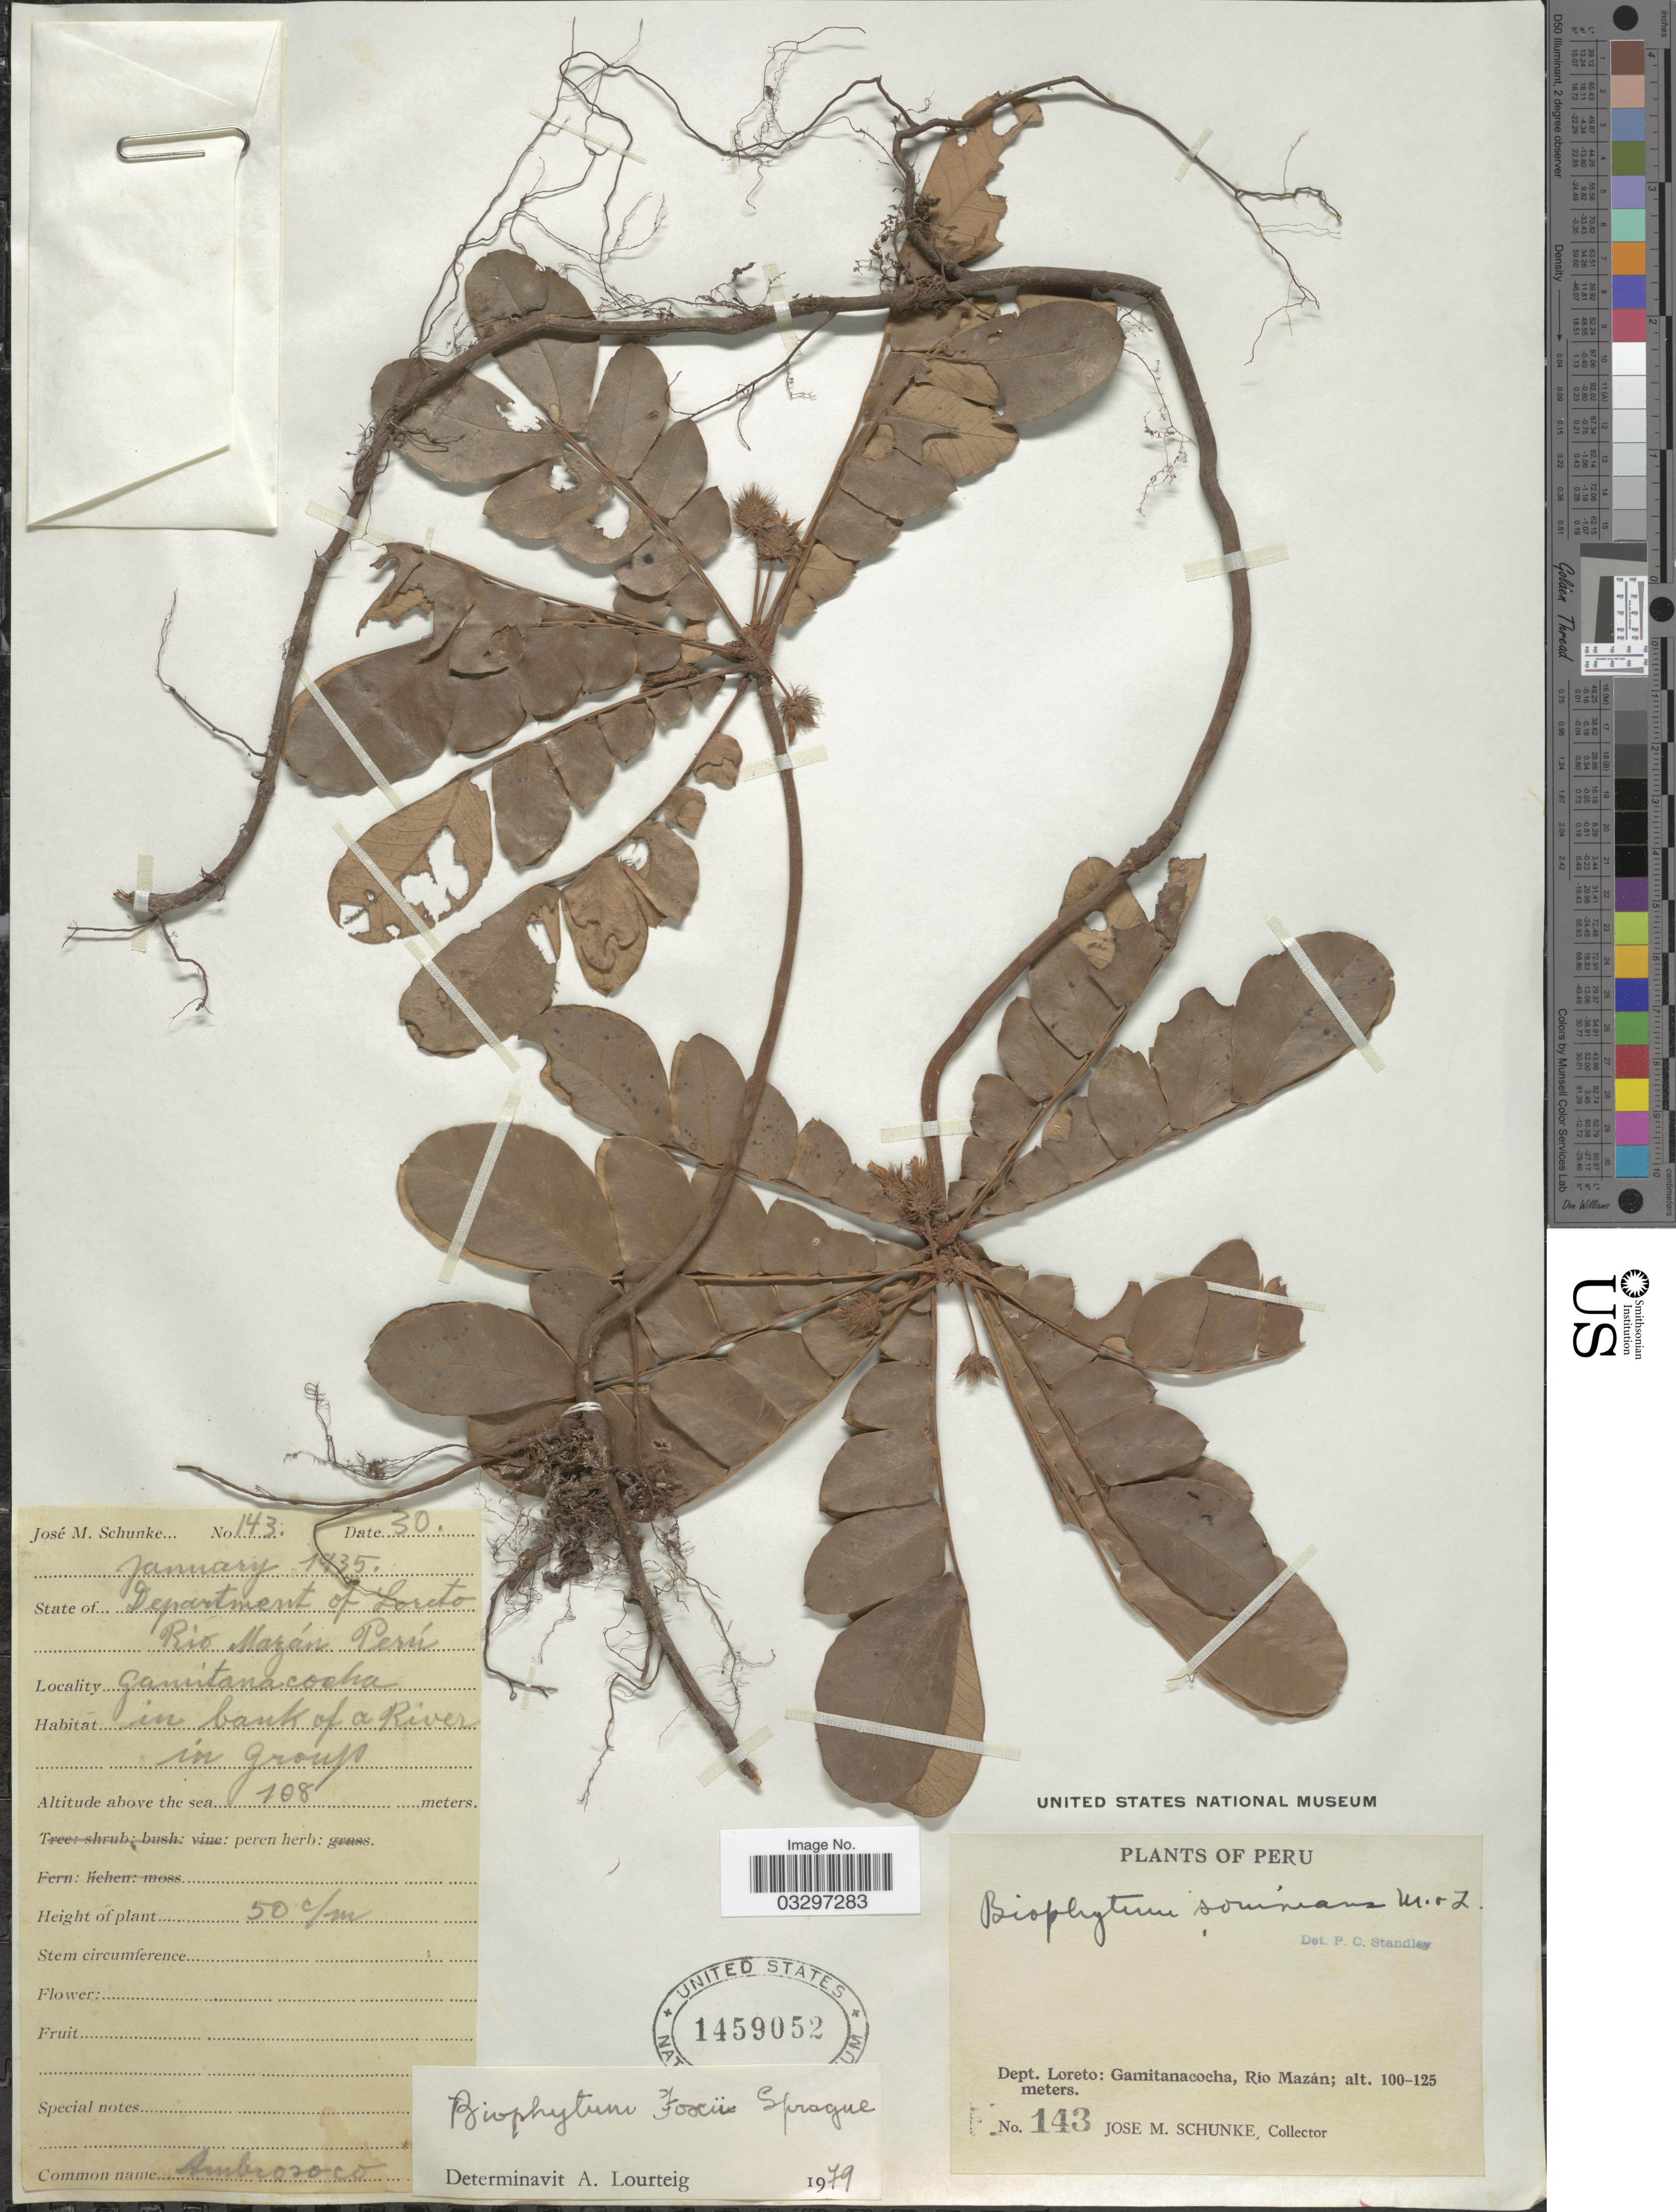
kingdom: Plantae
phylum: Tracheophyta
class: Magnoliopsida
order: Oxalidales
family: Oxalidaceae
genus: Biophytum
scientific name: Biophytum somnians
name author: (Mart. ex Zucc.) G. Don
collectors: J. M. Schunke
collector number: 143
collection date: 1935-01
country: Peru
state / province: Loreto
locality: Department of Loreto. Río Mazán. Gamitanacocha.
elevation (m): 108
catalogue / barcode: US 1459052